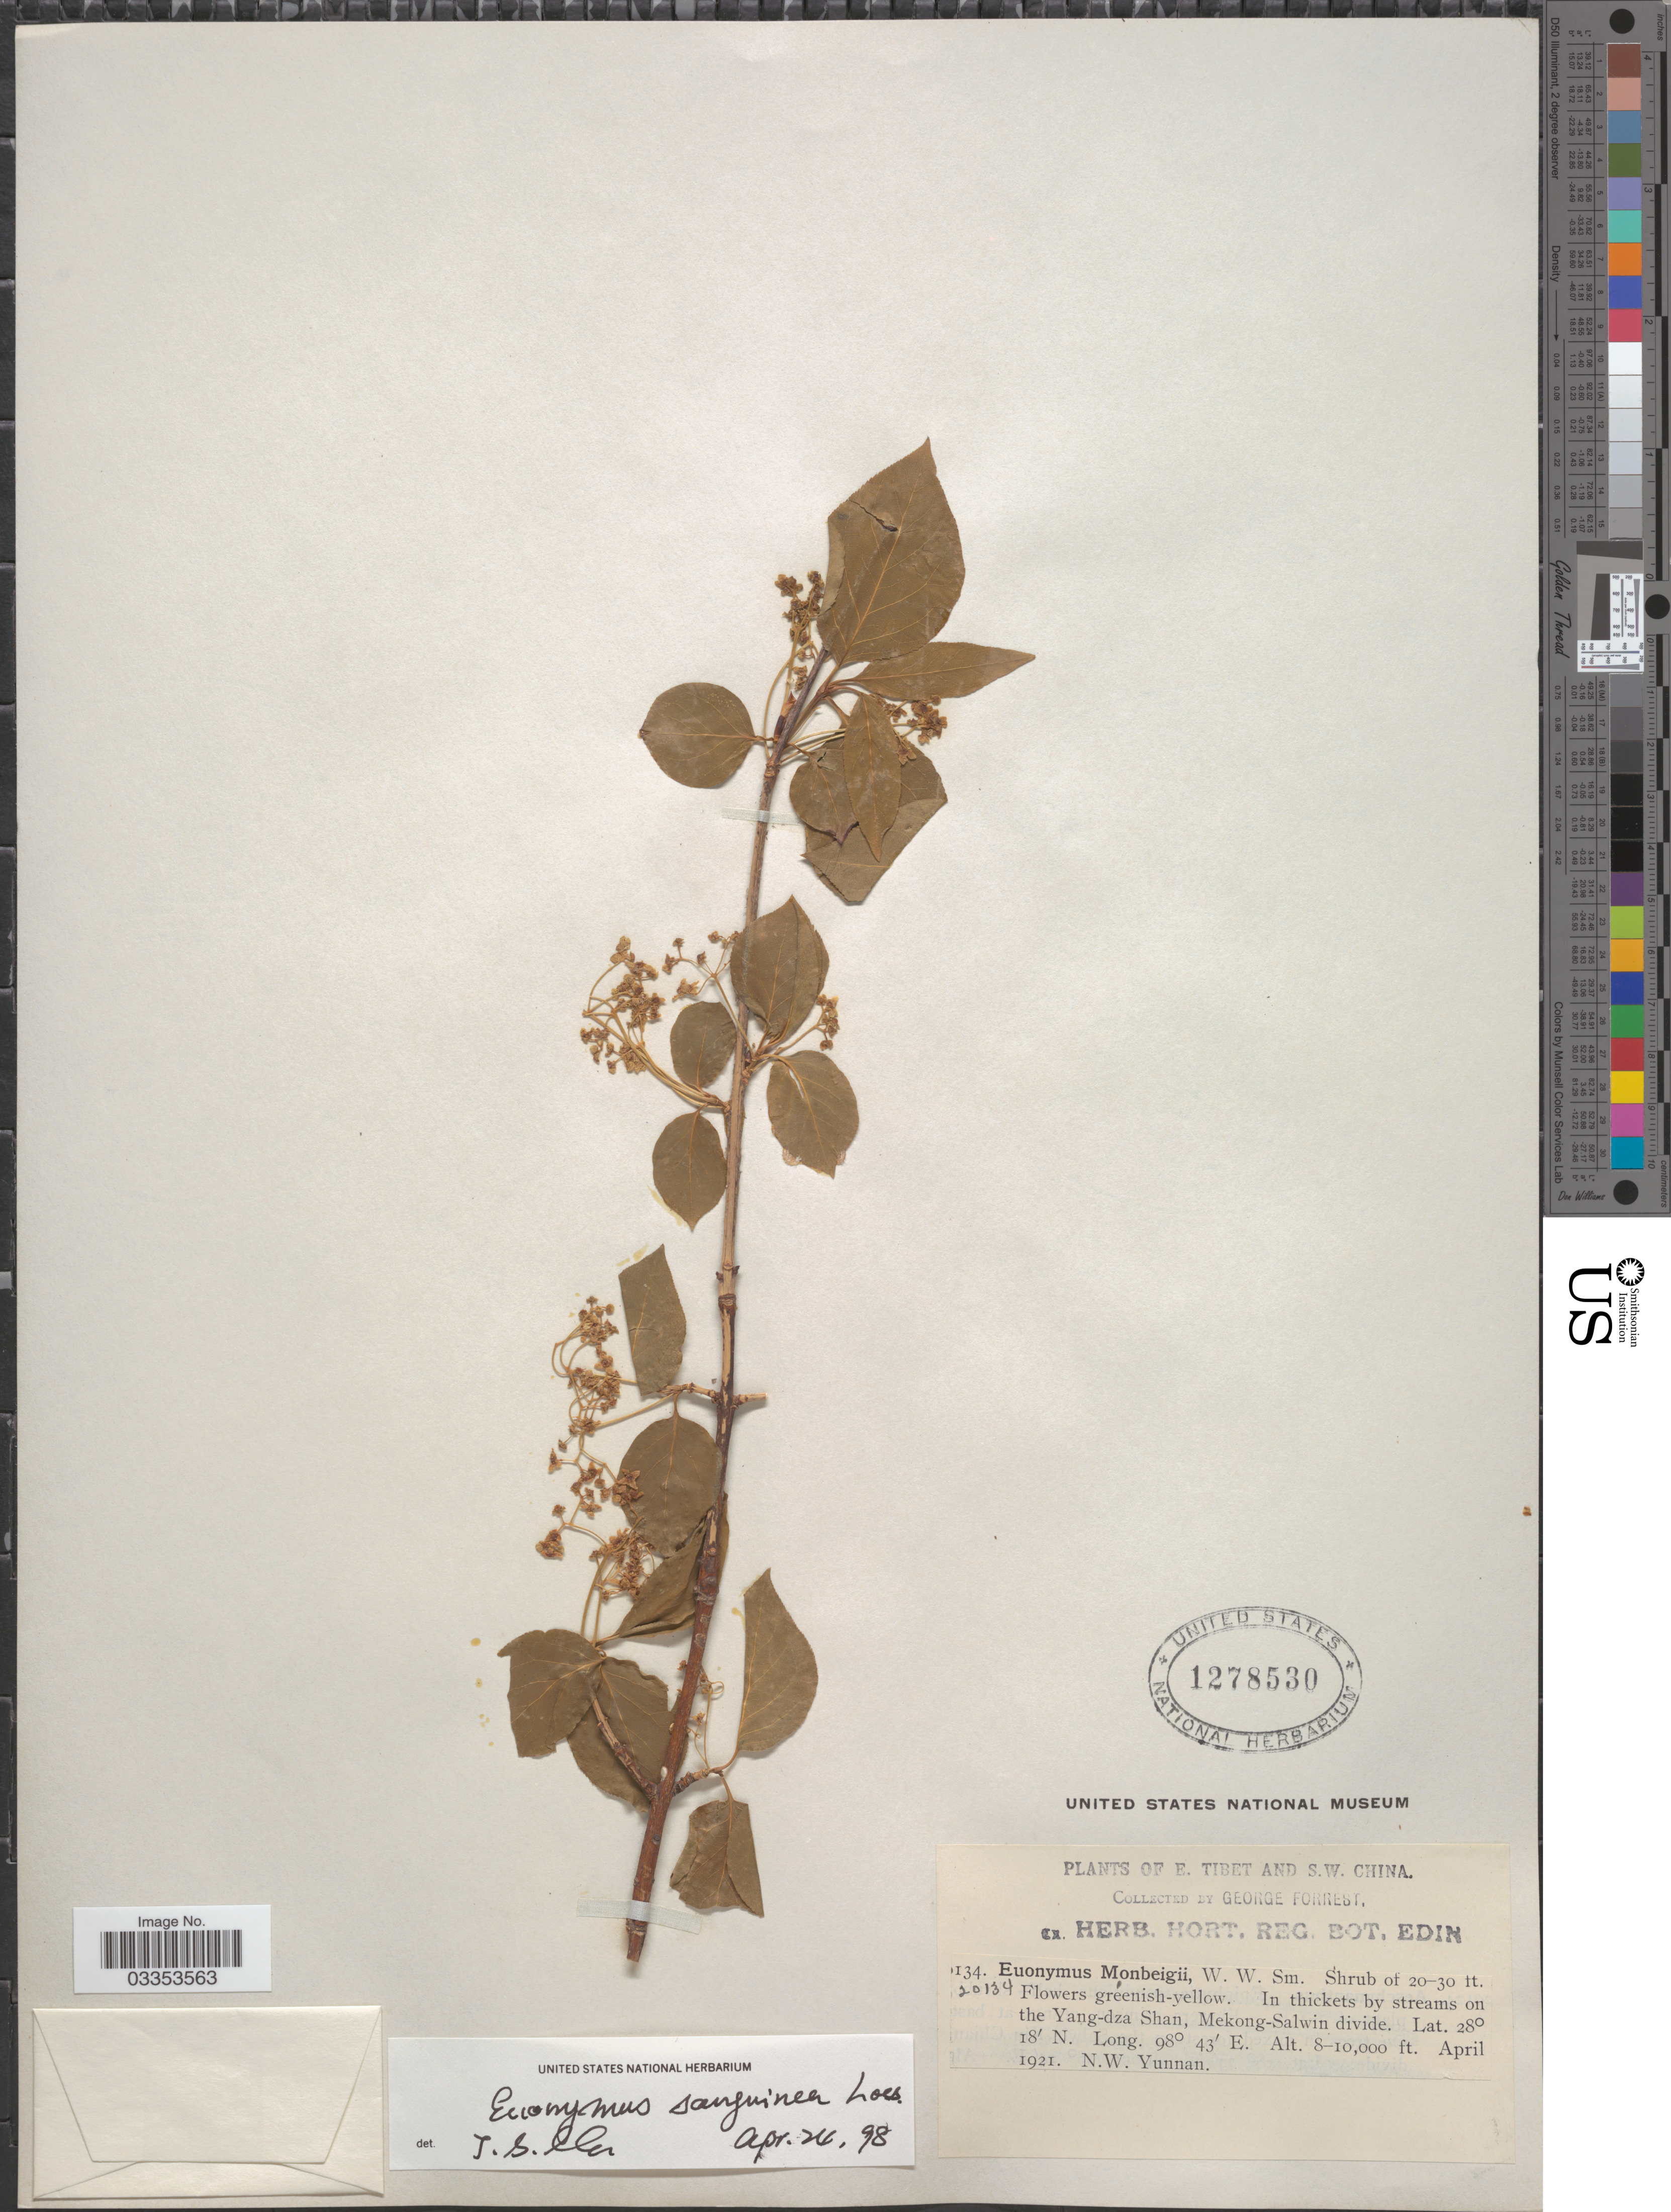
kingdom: Plantae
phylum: Tracheophyta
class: Magnoliopsida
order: Celastrales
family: Celastraceae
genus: Euonymus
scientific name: Euonymus sanguineus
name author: Loes.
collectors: G. Forrest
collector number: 20134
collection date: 1921-04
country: China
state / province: Yunnan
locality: E. Tibet and S.W. China. In thickets by streams on the Yang-dza Shan, Mekong-Salwin divide. N.W. Yunnan.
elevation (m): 2438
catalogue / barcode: US 1278530